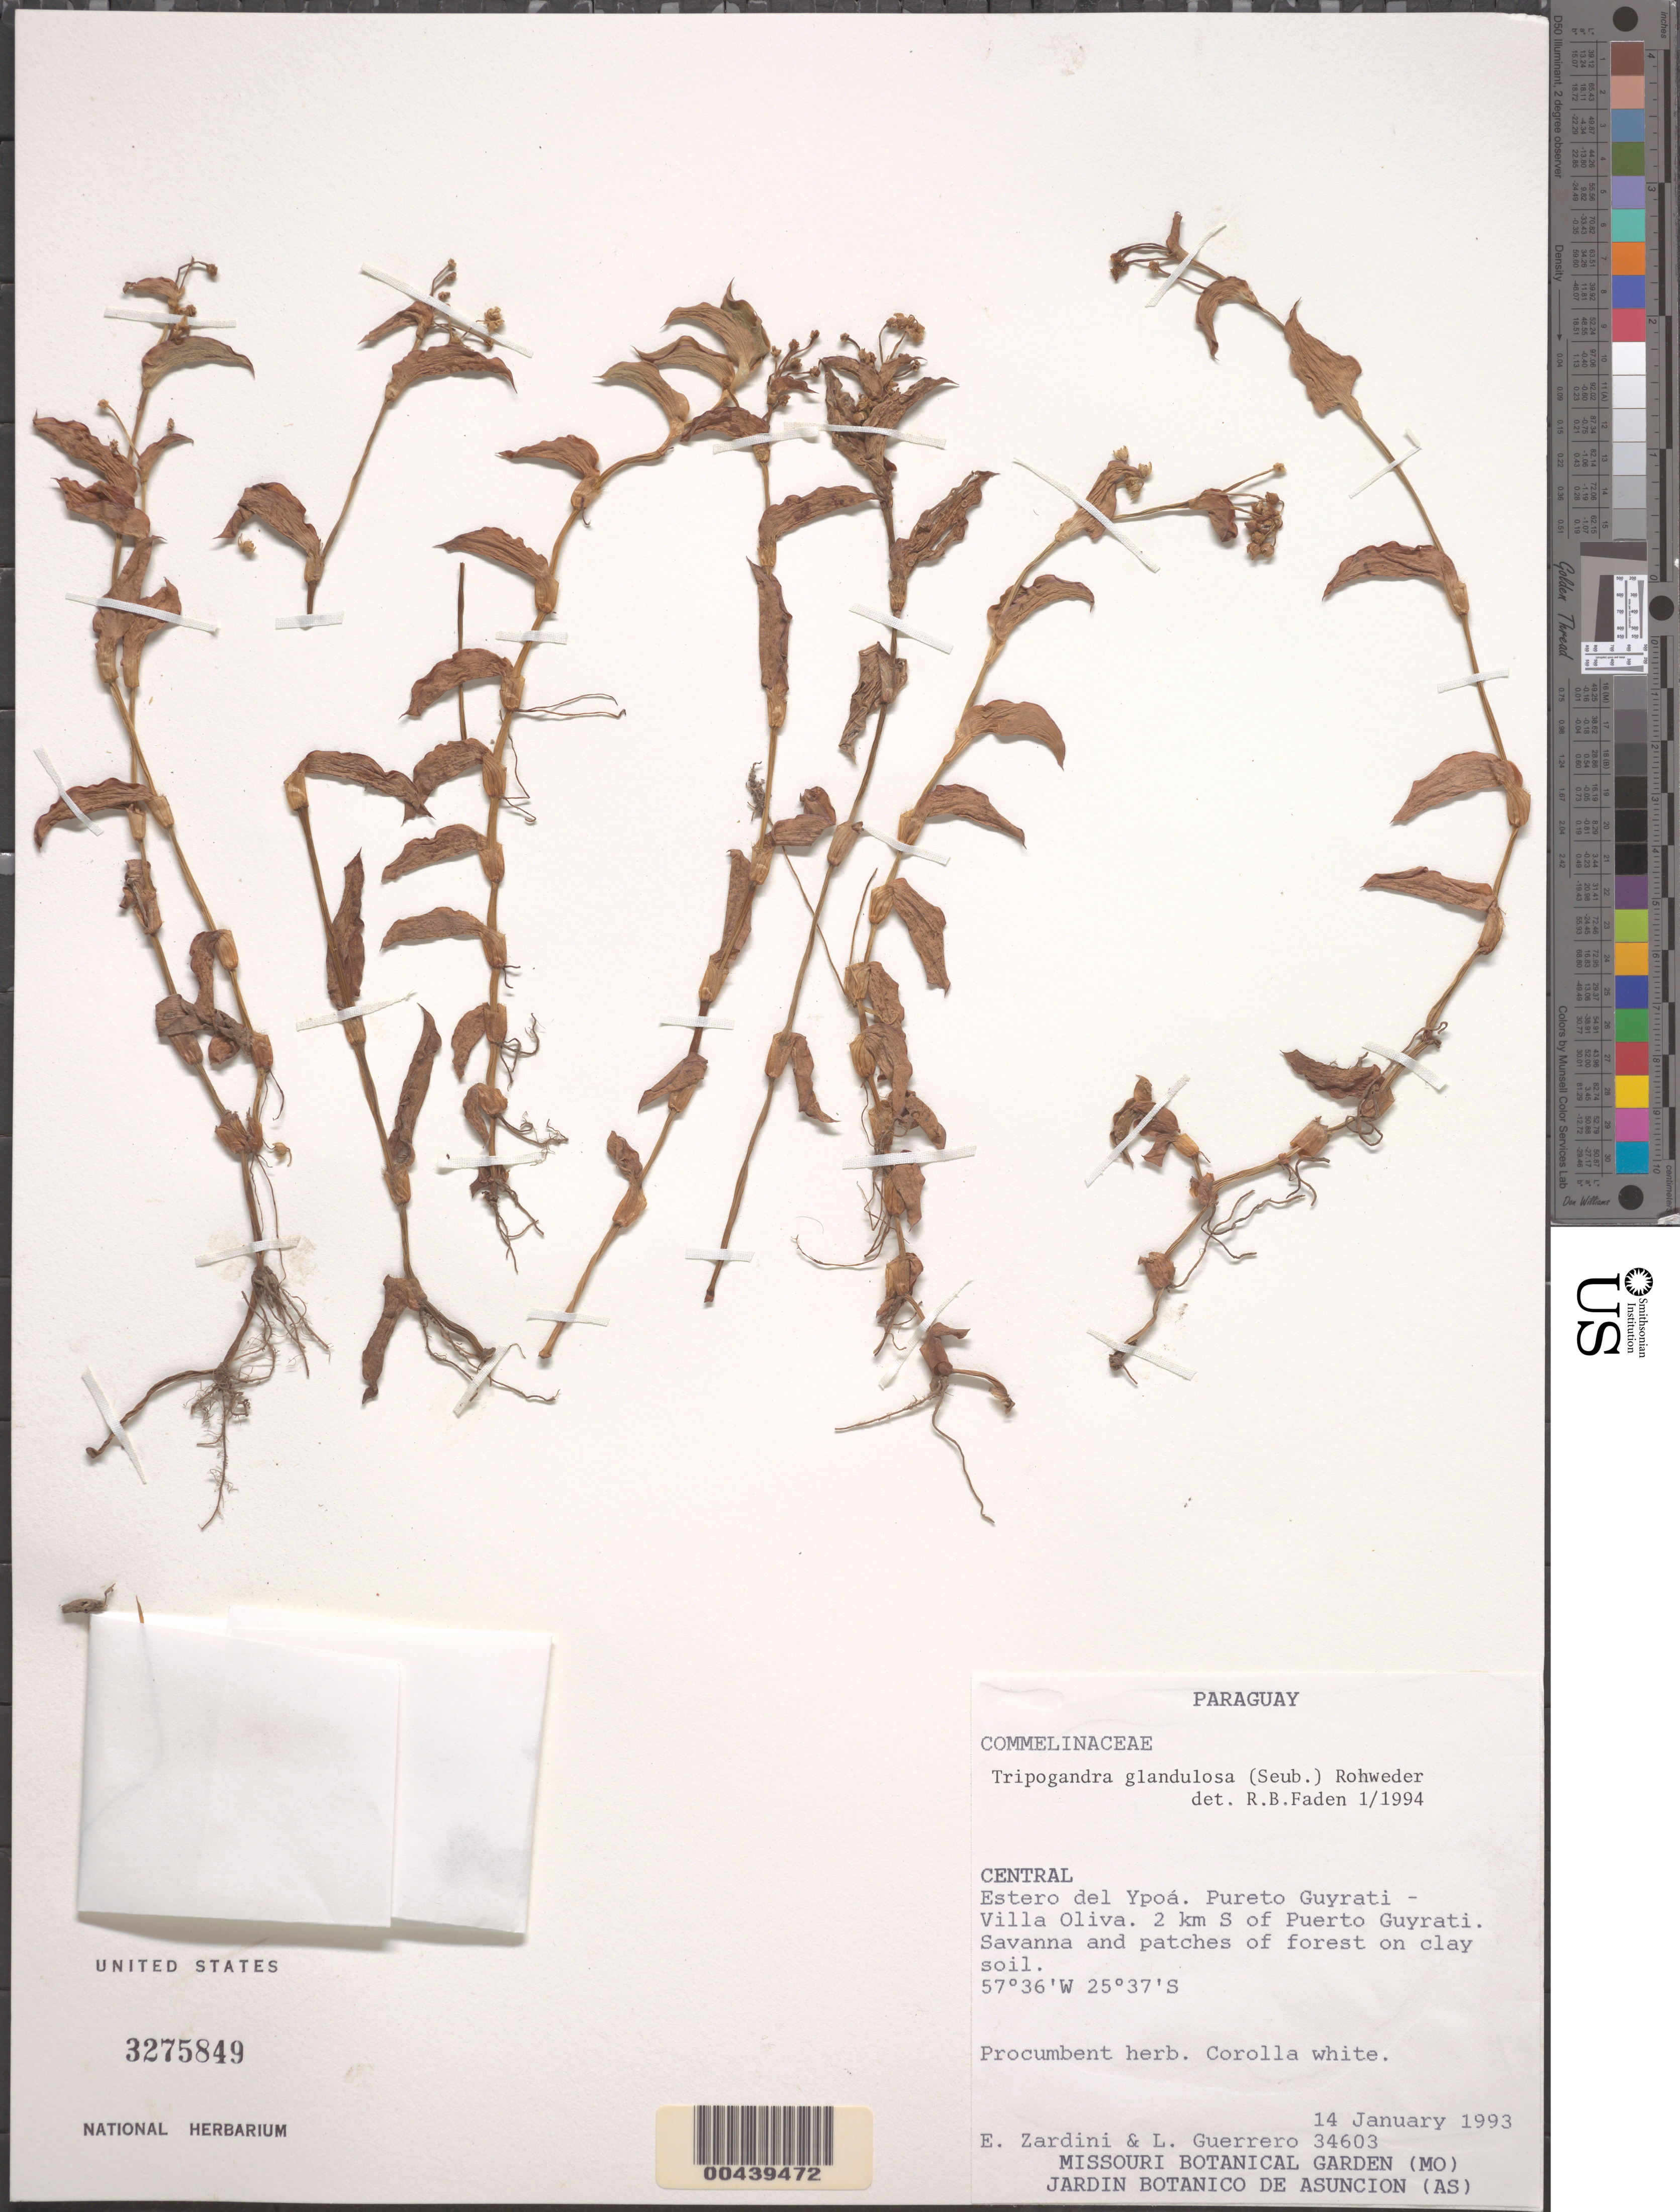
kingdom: Plantae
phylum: Tracheophyta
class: Liliopsida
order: Commelinales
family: Commelinaceae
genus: Tripogandra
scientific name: Tripogandra glandulosa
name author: (Seub.) Rohweder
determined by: Faden, Robert B., (US), Smithsonian Institution - National Museum of Natural History (UNITED STATES)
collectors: E. M. Zardini & L. Guerrero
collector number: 34603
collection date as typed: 14 Jan 1993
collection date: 1993-01-14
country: Paraguay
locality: Estero del ypoa, puerto guyrati-villa oliva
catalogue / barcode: US 3275849